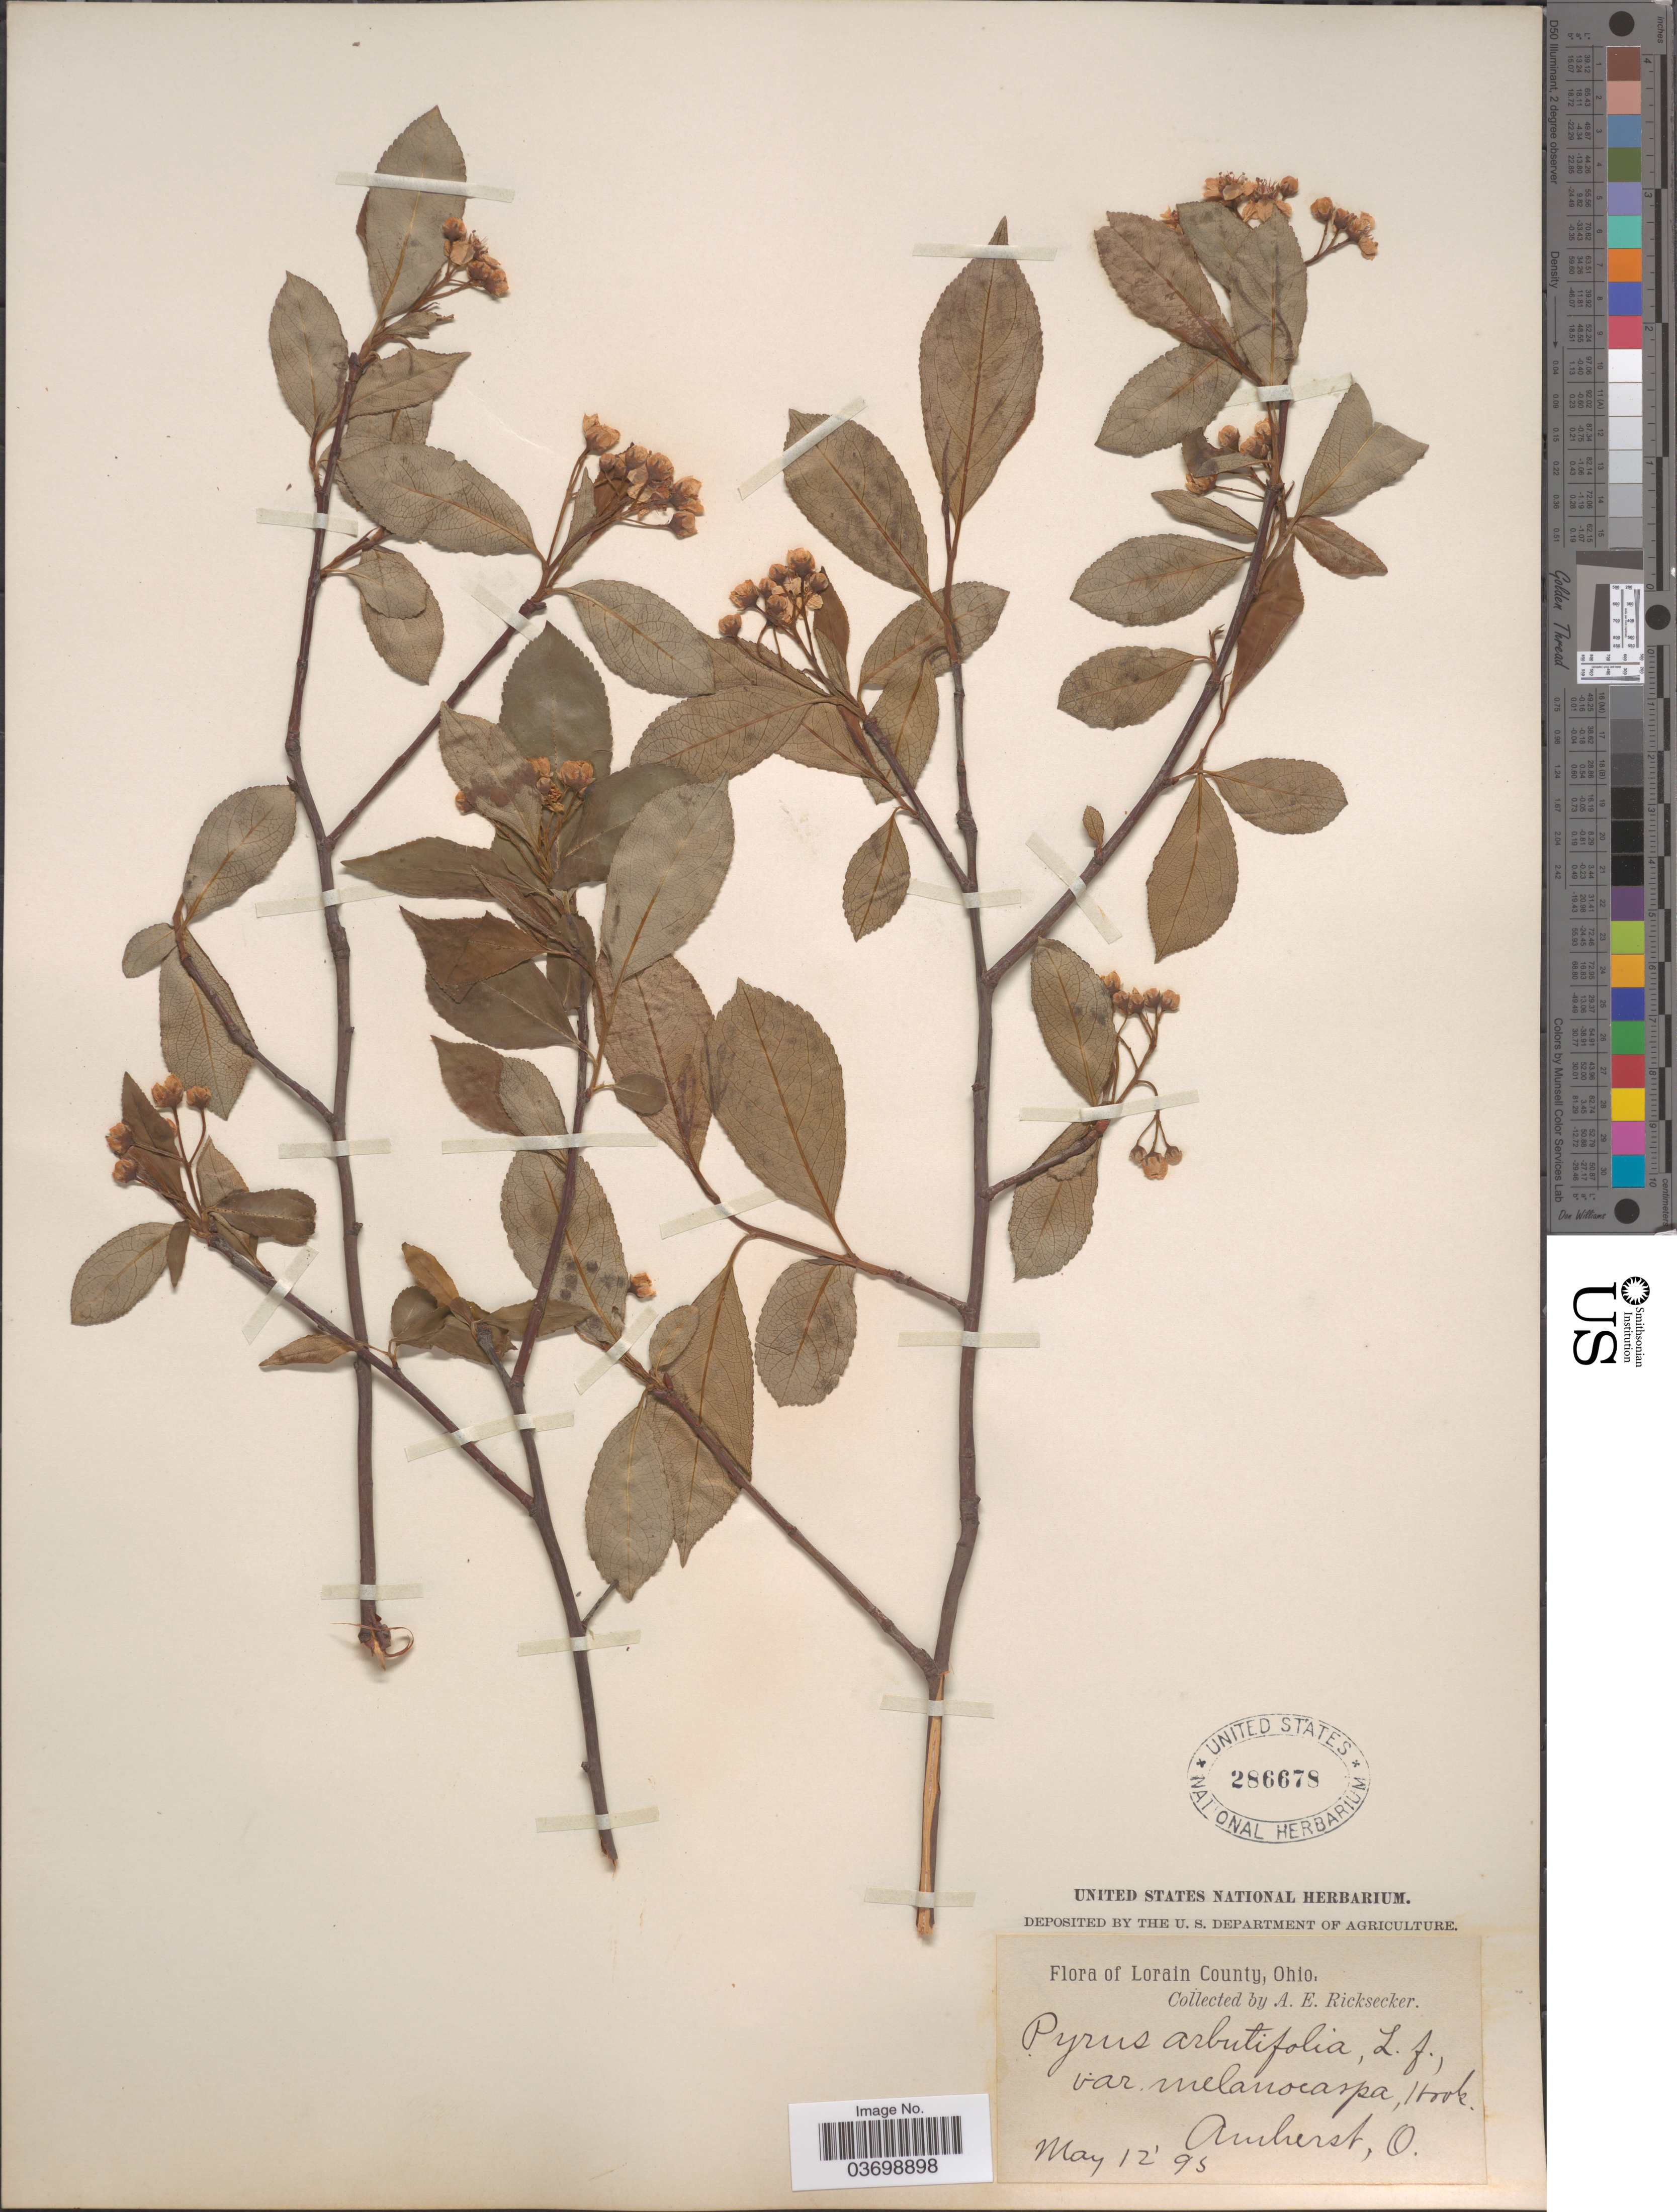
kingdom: Plantae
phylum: Tracheophyta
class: Magnoliopsida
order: Rosales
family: Rosaceae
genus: Aronia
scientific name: Aronia melanocarpa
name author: (Michx.) Elliott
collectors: A. E. Ricksecker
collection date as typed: Transcribed d/m/y: 12/5/95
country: United States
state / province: Ohio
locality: Lorain County, Amherst.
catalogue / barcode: US 286678